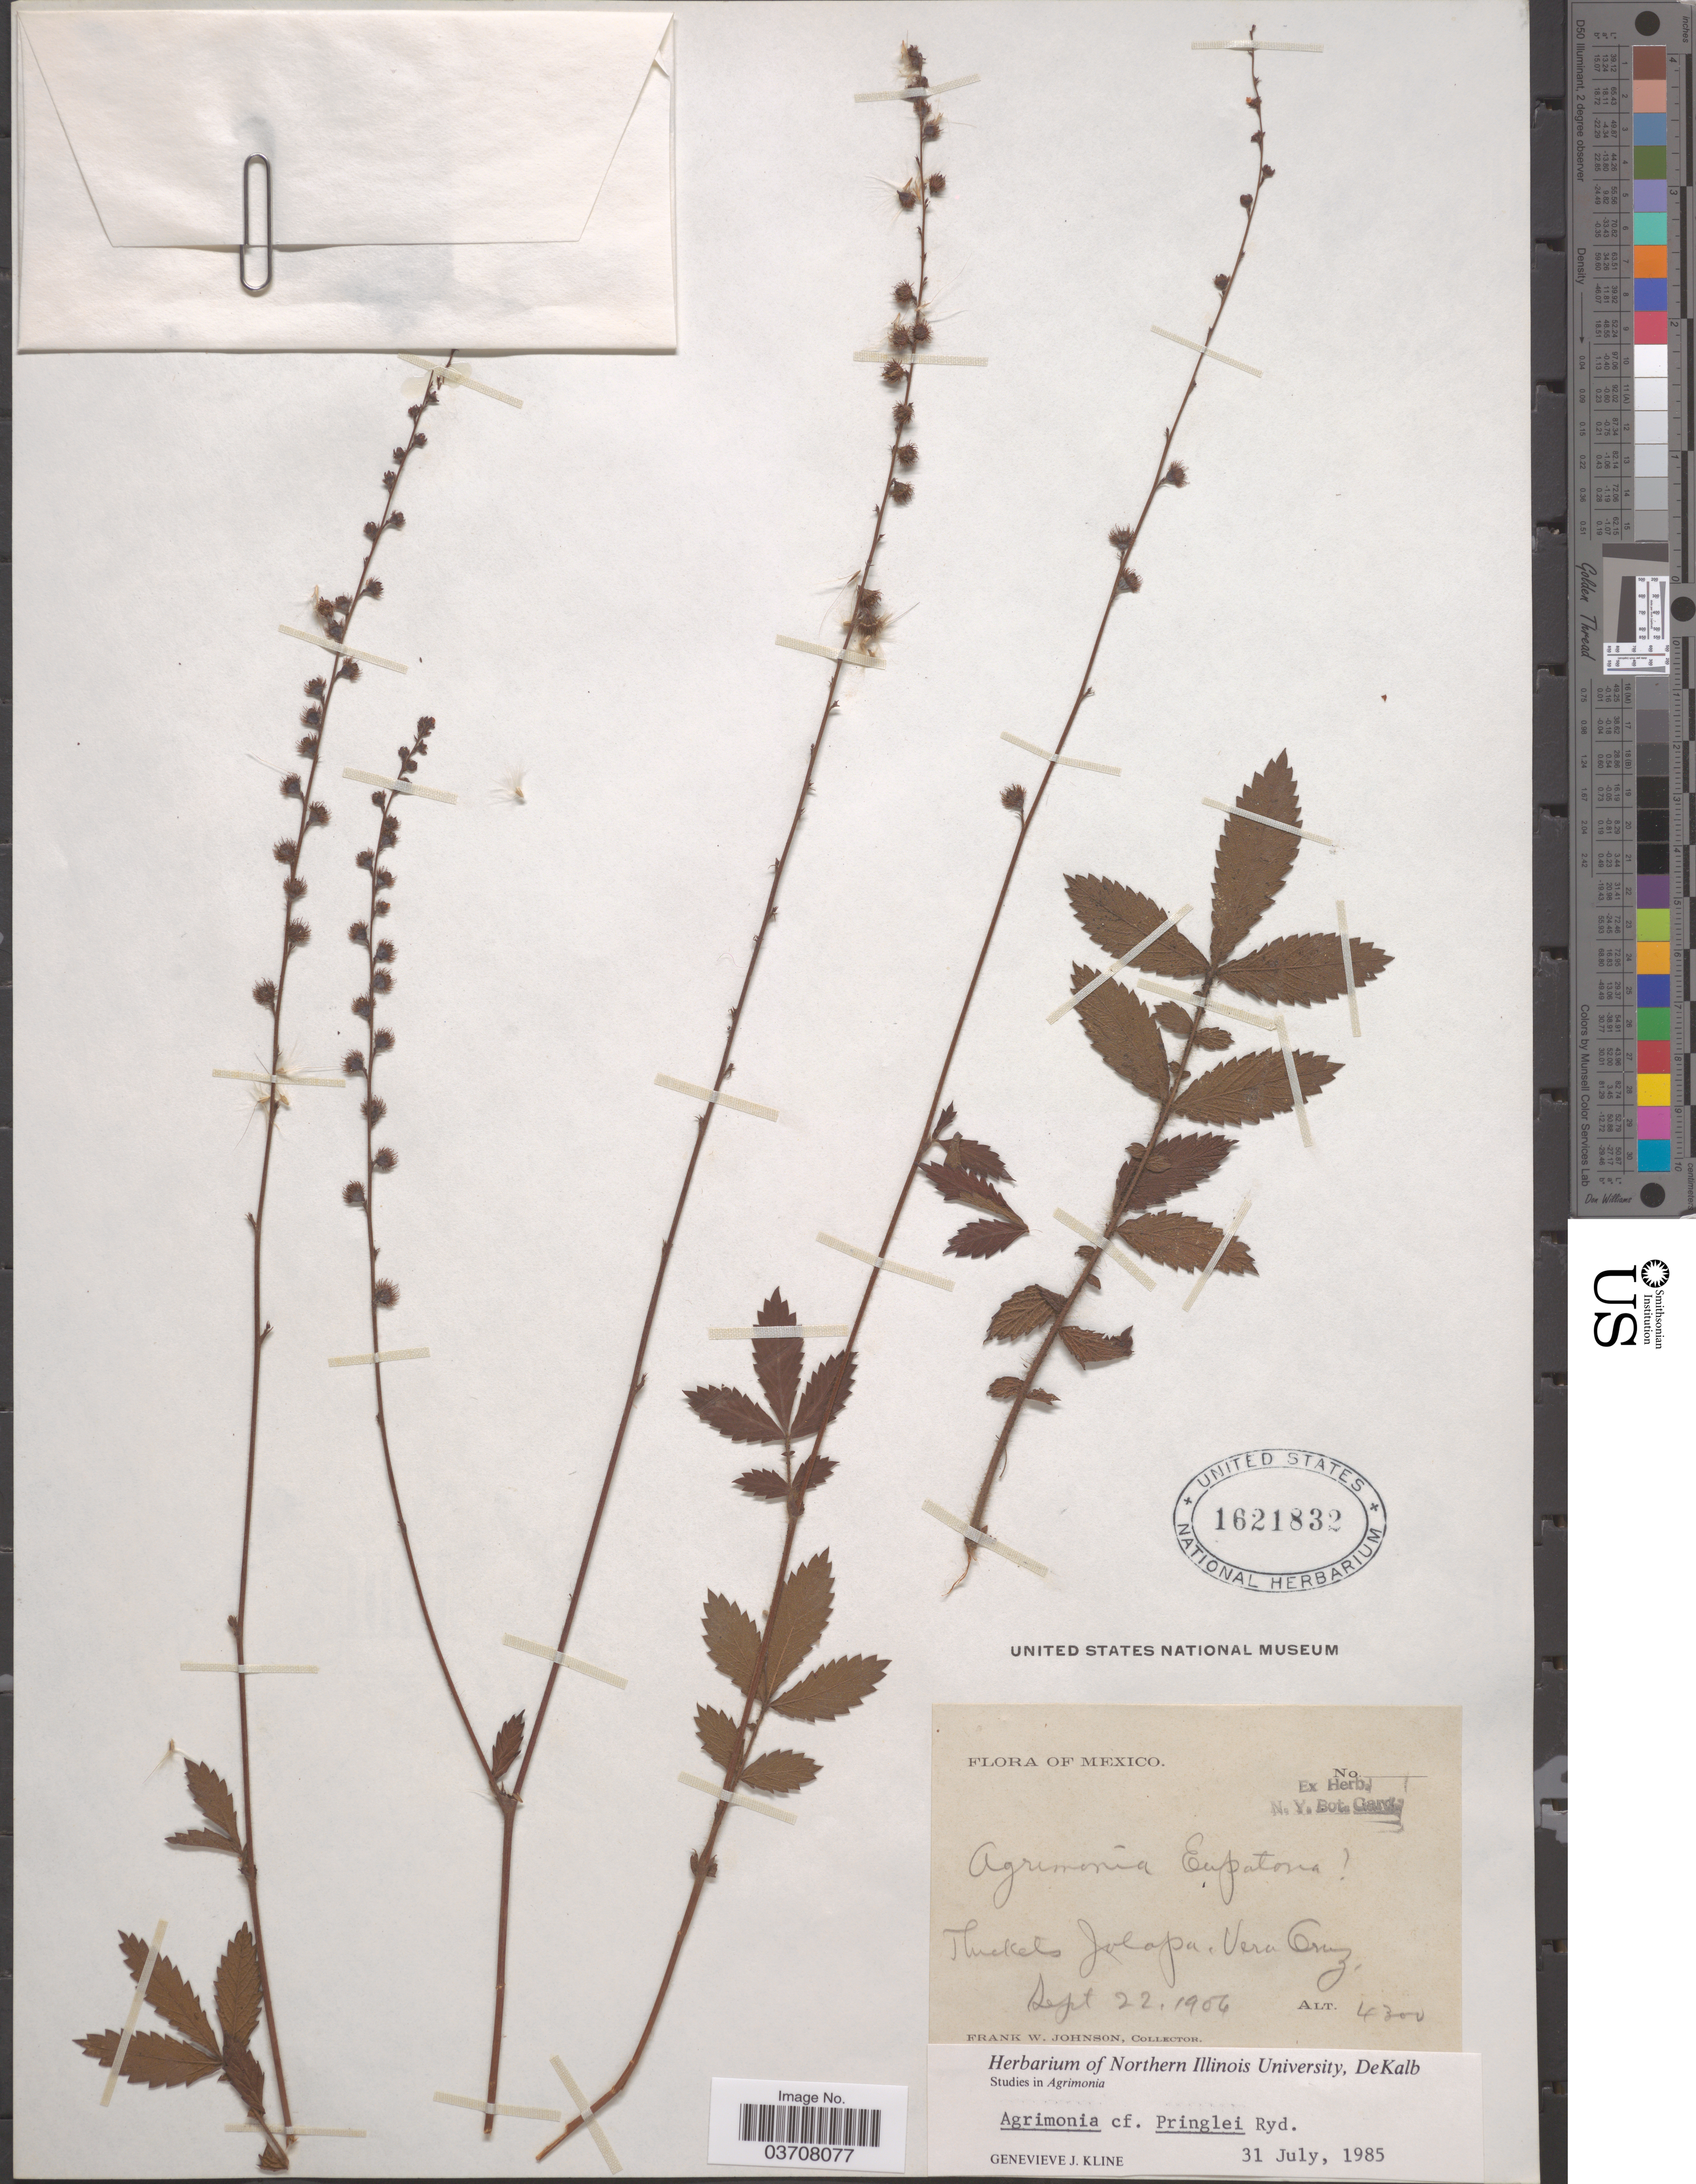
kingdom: Plantae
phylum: Tracheophyta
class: Magnoliopsida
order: Rosales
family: Rosaceae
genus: Agrimonia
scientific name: Agrimonia pringlei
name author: Rydb.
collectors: F. W. Johnson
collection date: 1904-09-22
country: Mexico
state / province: Veracruz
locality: Jolapa, Vera Cruz.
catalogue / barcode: US 1621832